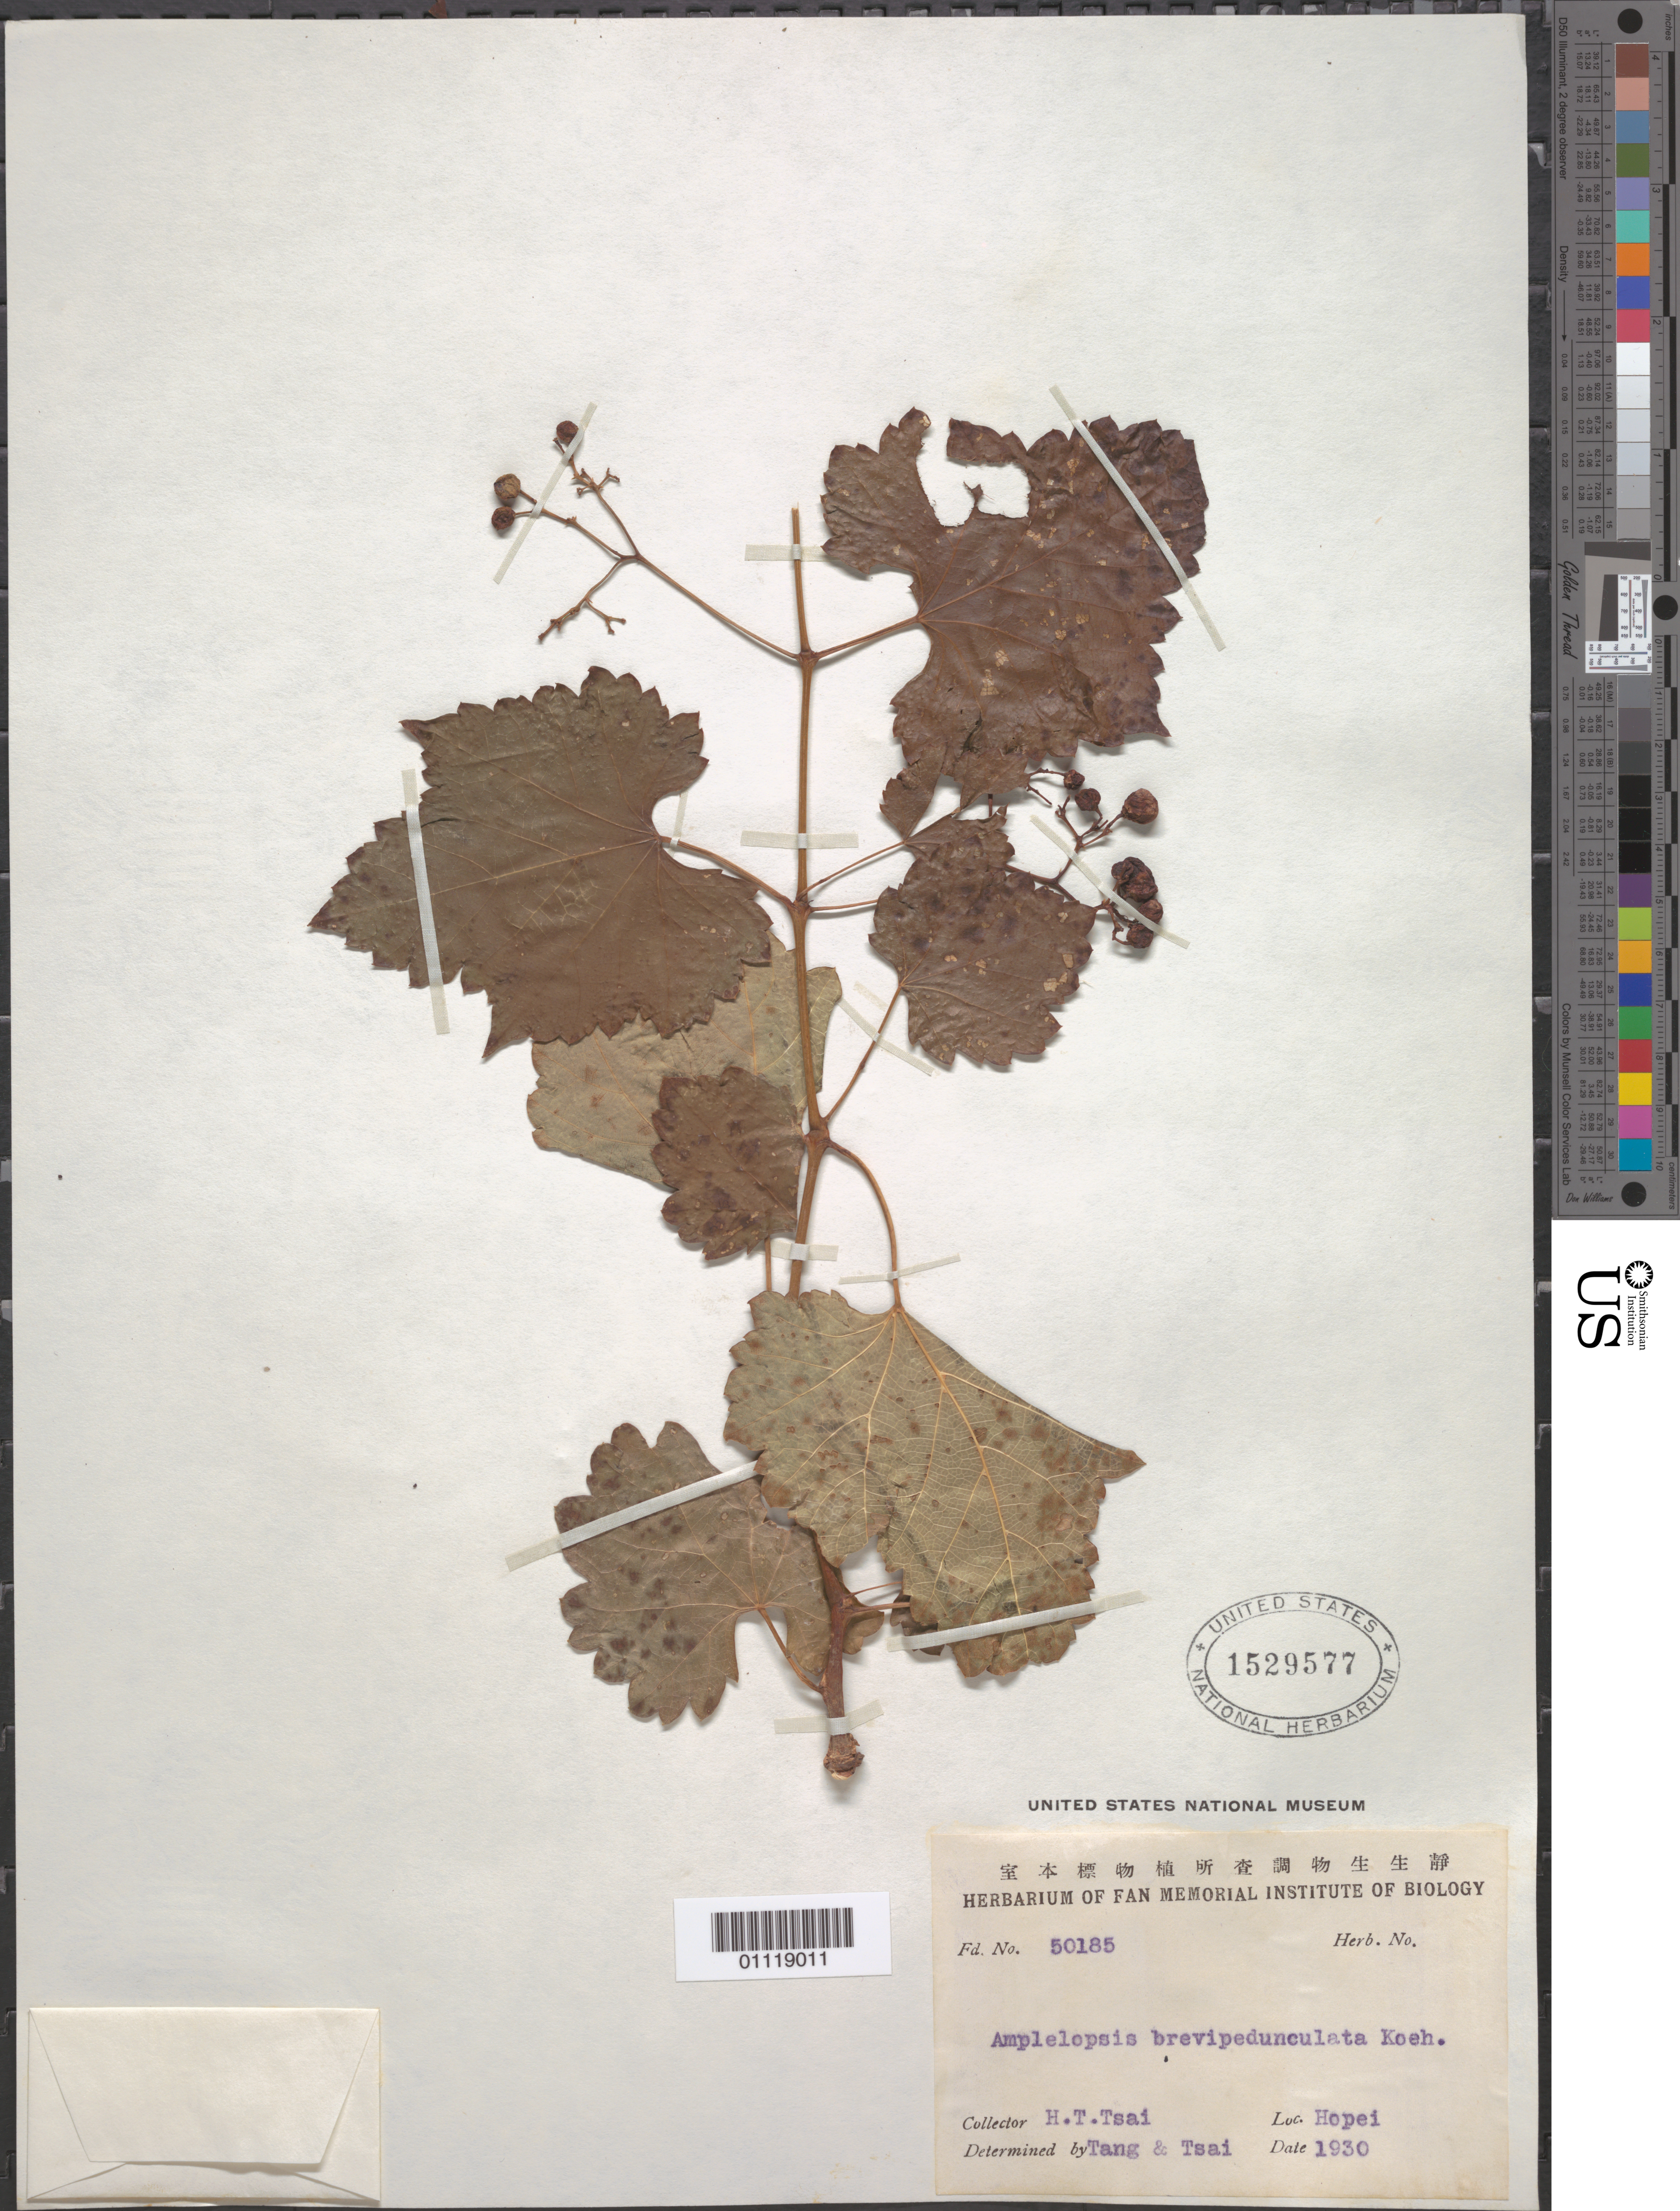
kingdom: Plantae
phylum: Tracheophyta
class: Magnoliopsida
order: Vitales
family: Vitaceae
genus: Ampelopsis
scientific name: Ampelopsis brevipedunculata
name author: (Maxim.) Trautv.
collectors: H. Tsai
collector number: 50185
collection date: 1930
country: China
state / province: Hebei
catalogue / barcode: US 1529577